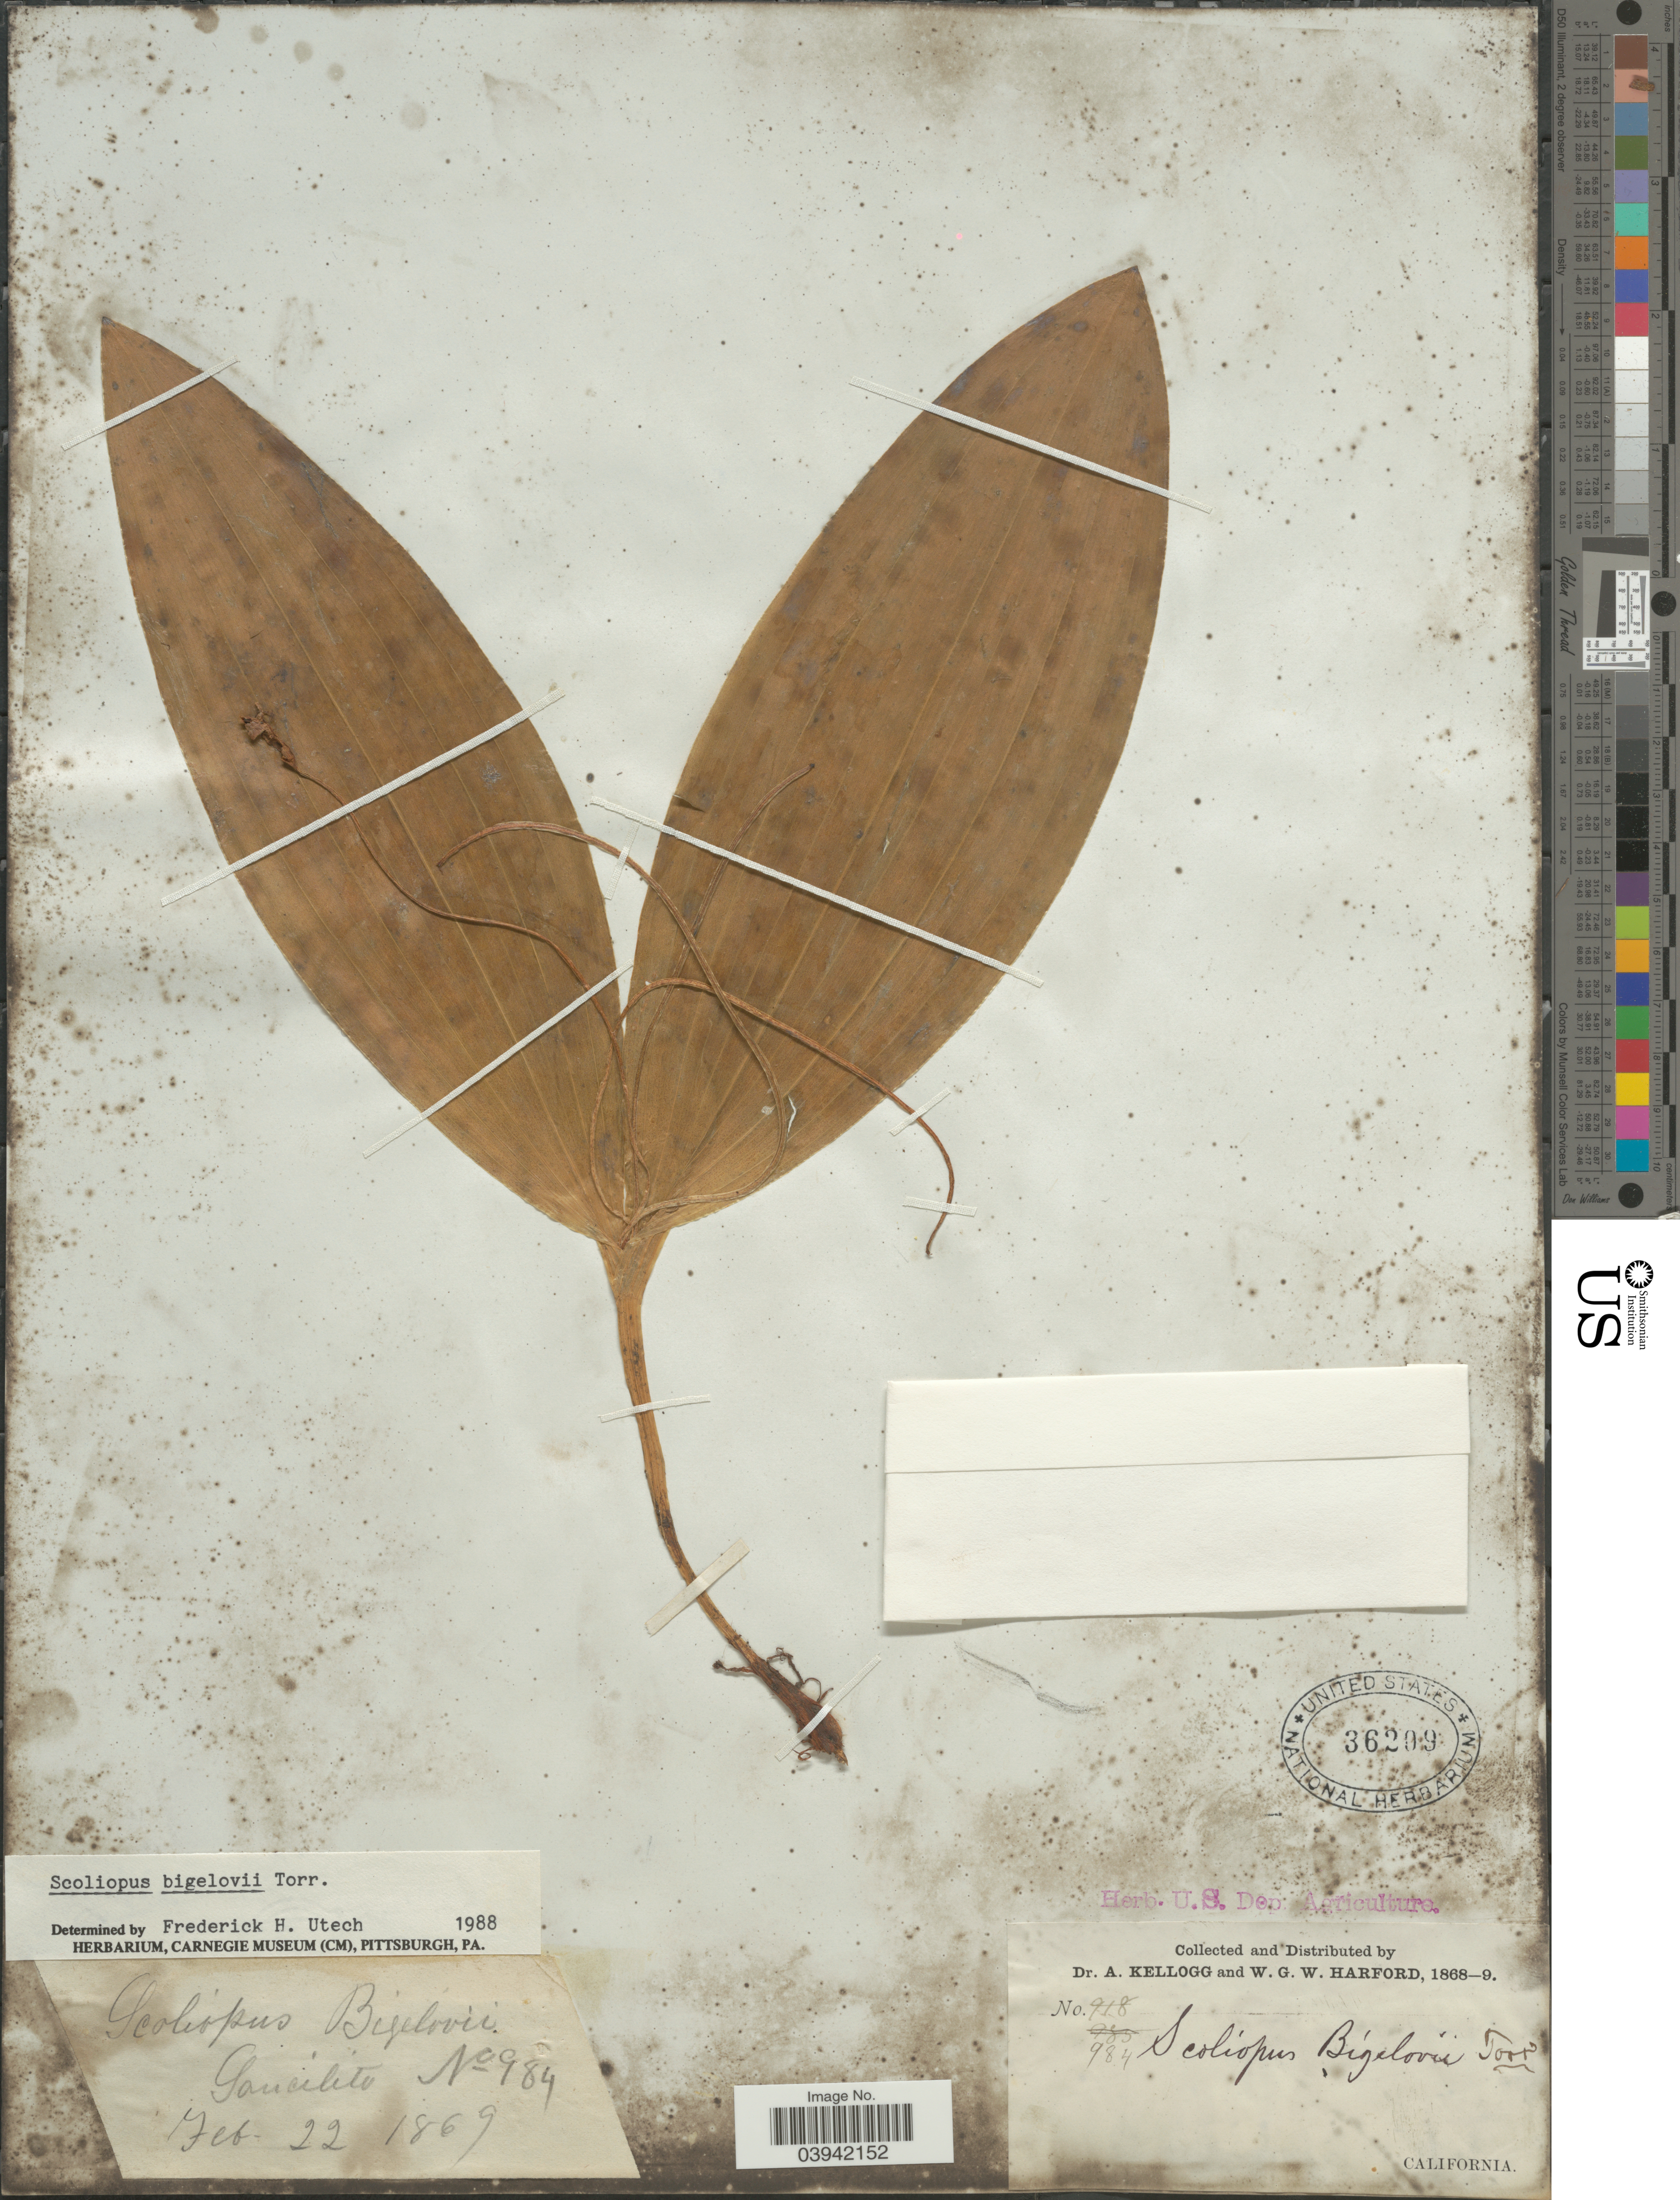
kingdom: Plantae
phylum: Tracheophyta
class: Liliopsida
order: Liliales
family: Liliaceae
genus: Scoliopus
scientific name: Scoliopus bigelovii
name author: Torr.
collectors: A. Kellogg & W. G. W. Harford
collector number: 984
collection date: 1869-02-22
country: United States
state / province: California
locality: Saucelito.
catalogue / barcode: US 36209